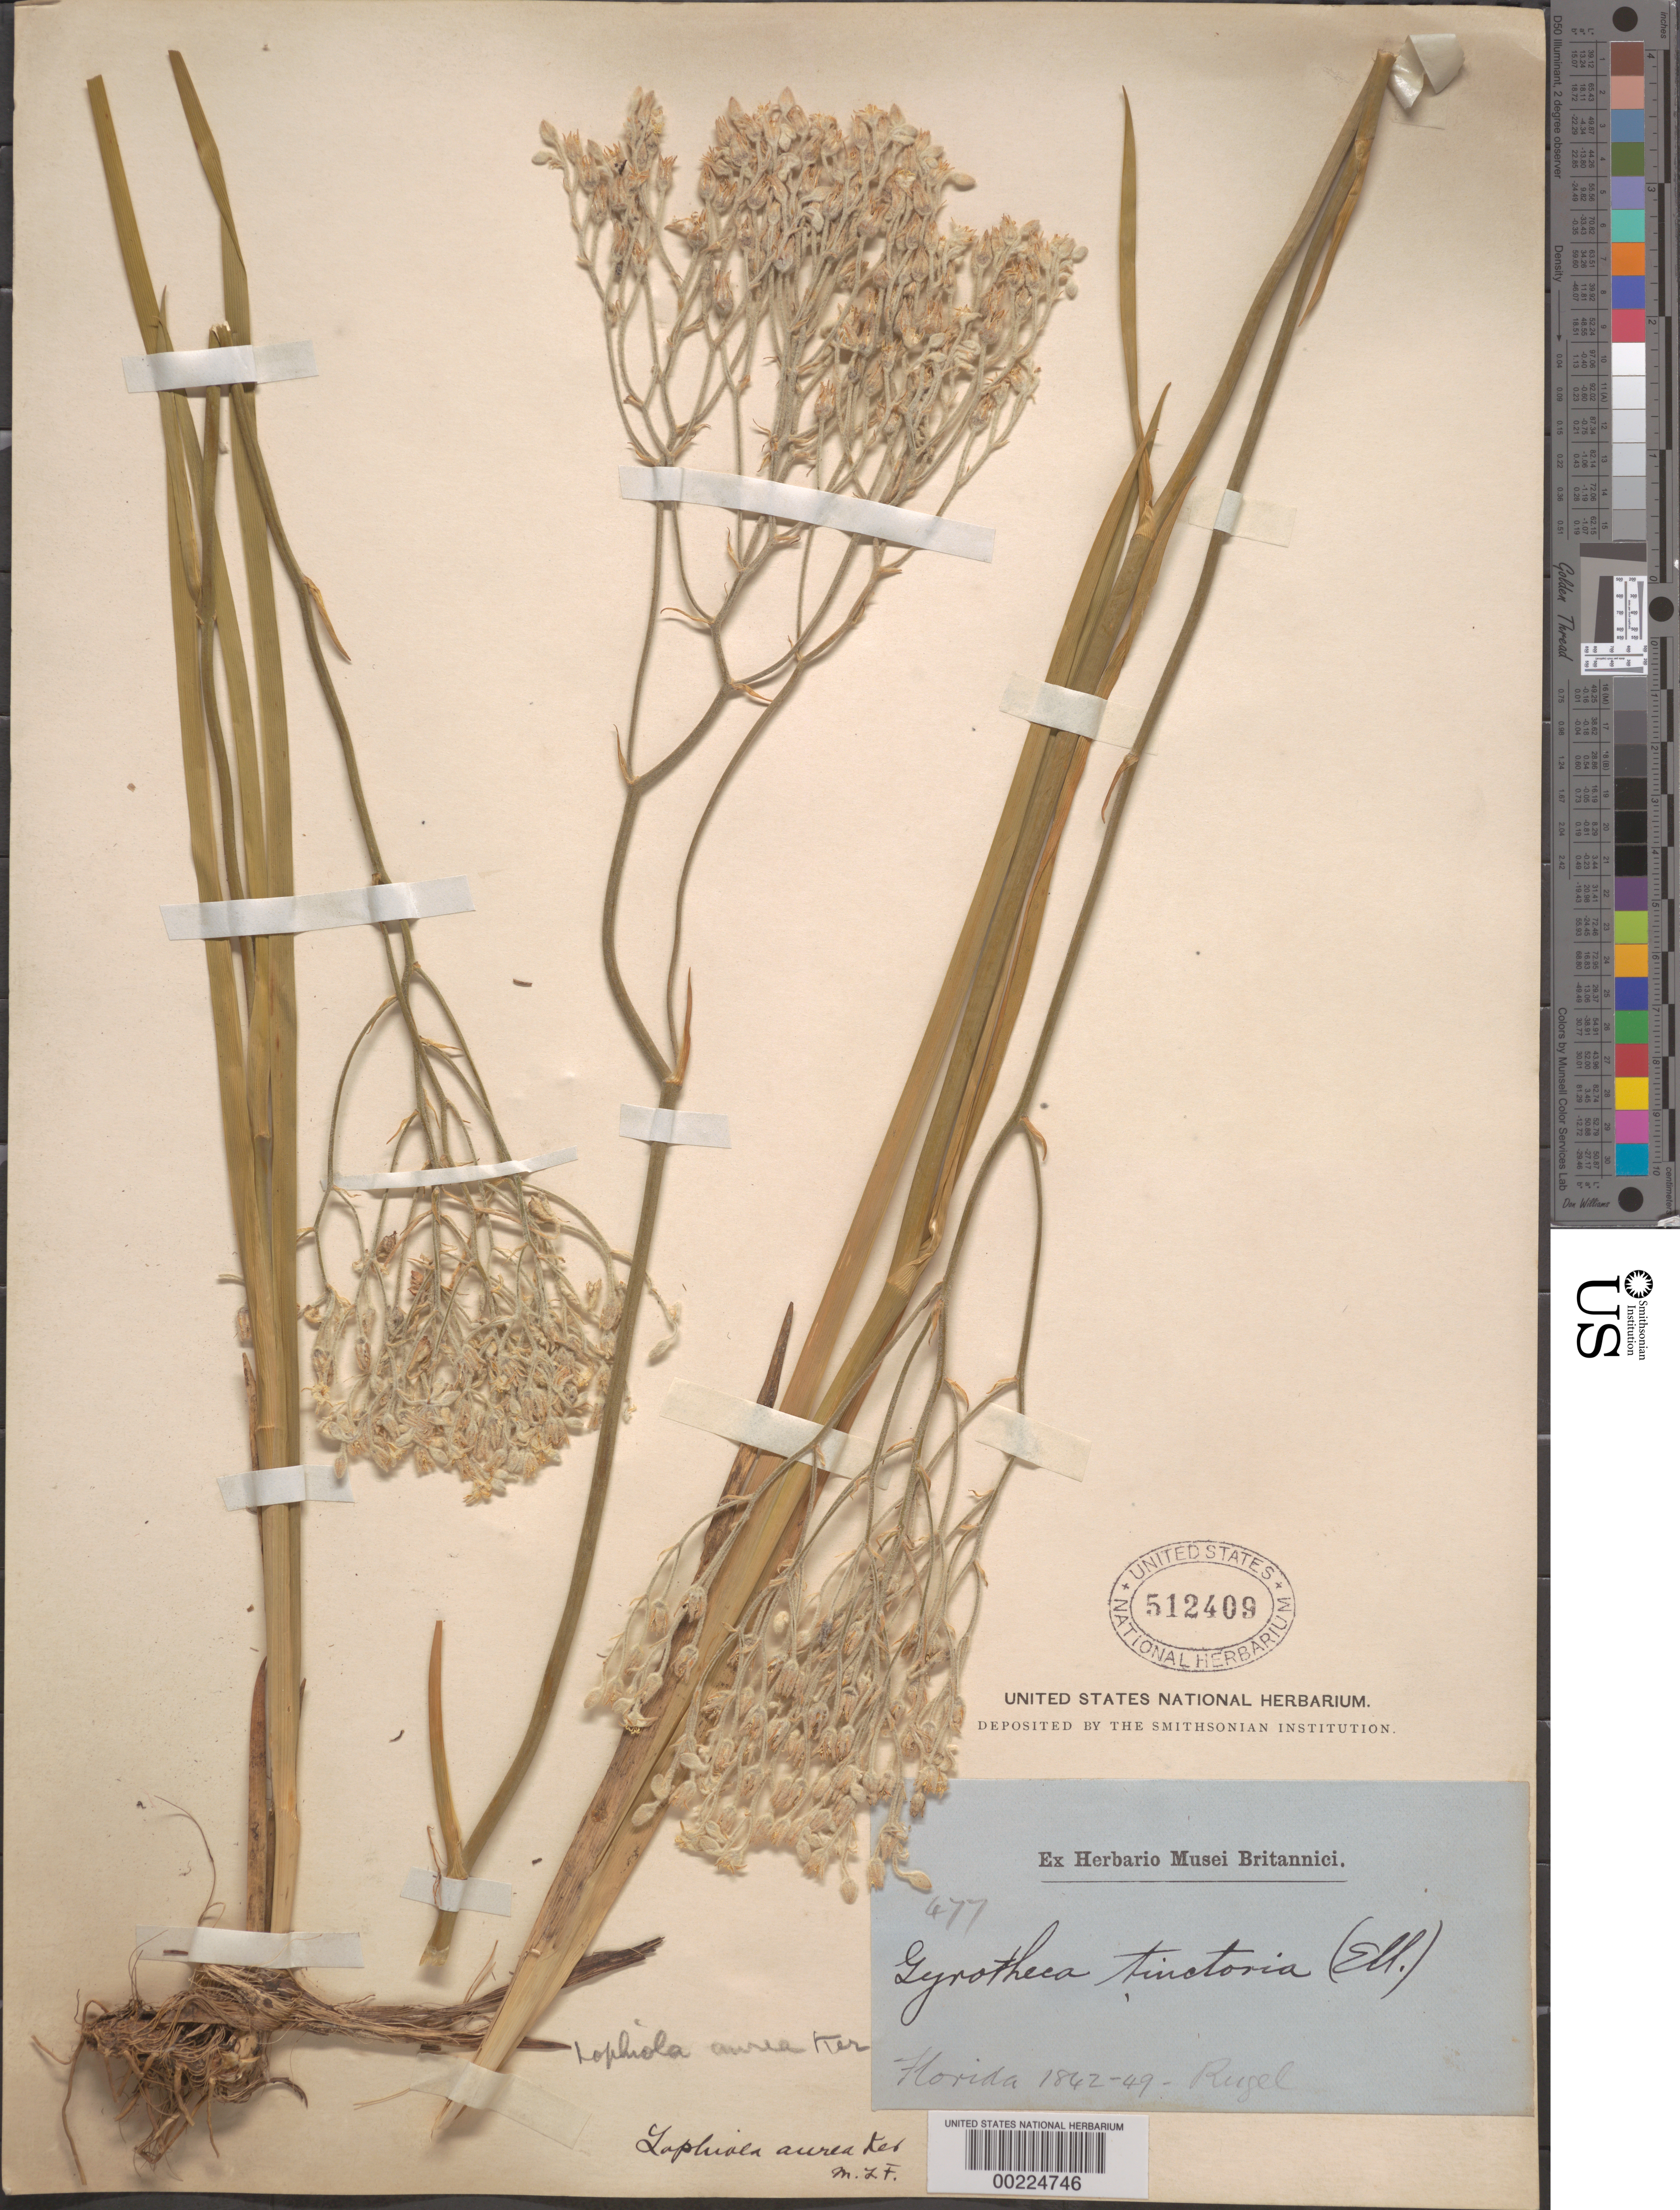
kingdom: Plantae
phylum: Tracheophyta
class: Liliopsida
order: Dioscoreales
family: Nartheciaceae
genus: Lophiola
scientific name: Lophiola aurea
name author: Ker Gawl.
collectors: F. Rugel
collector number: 477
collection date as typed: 1842 to -- --- 1849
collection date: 1842/1849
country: United States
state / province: Florida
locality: Near mississippi city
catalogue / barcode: US 512409